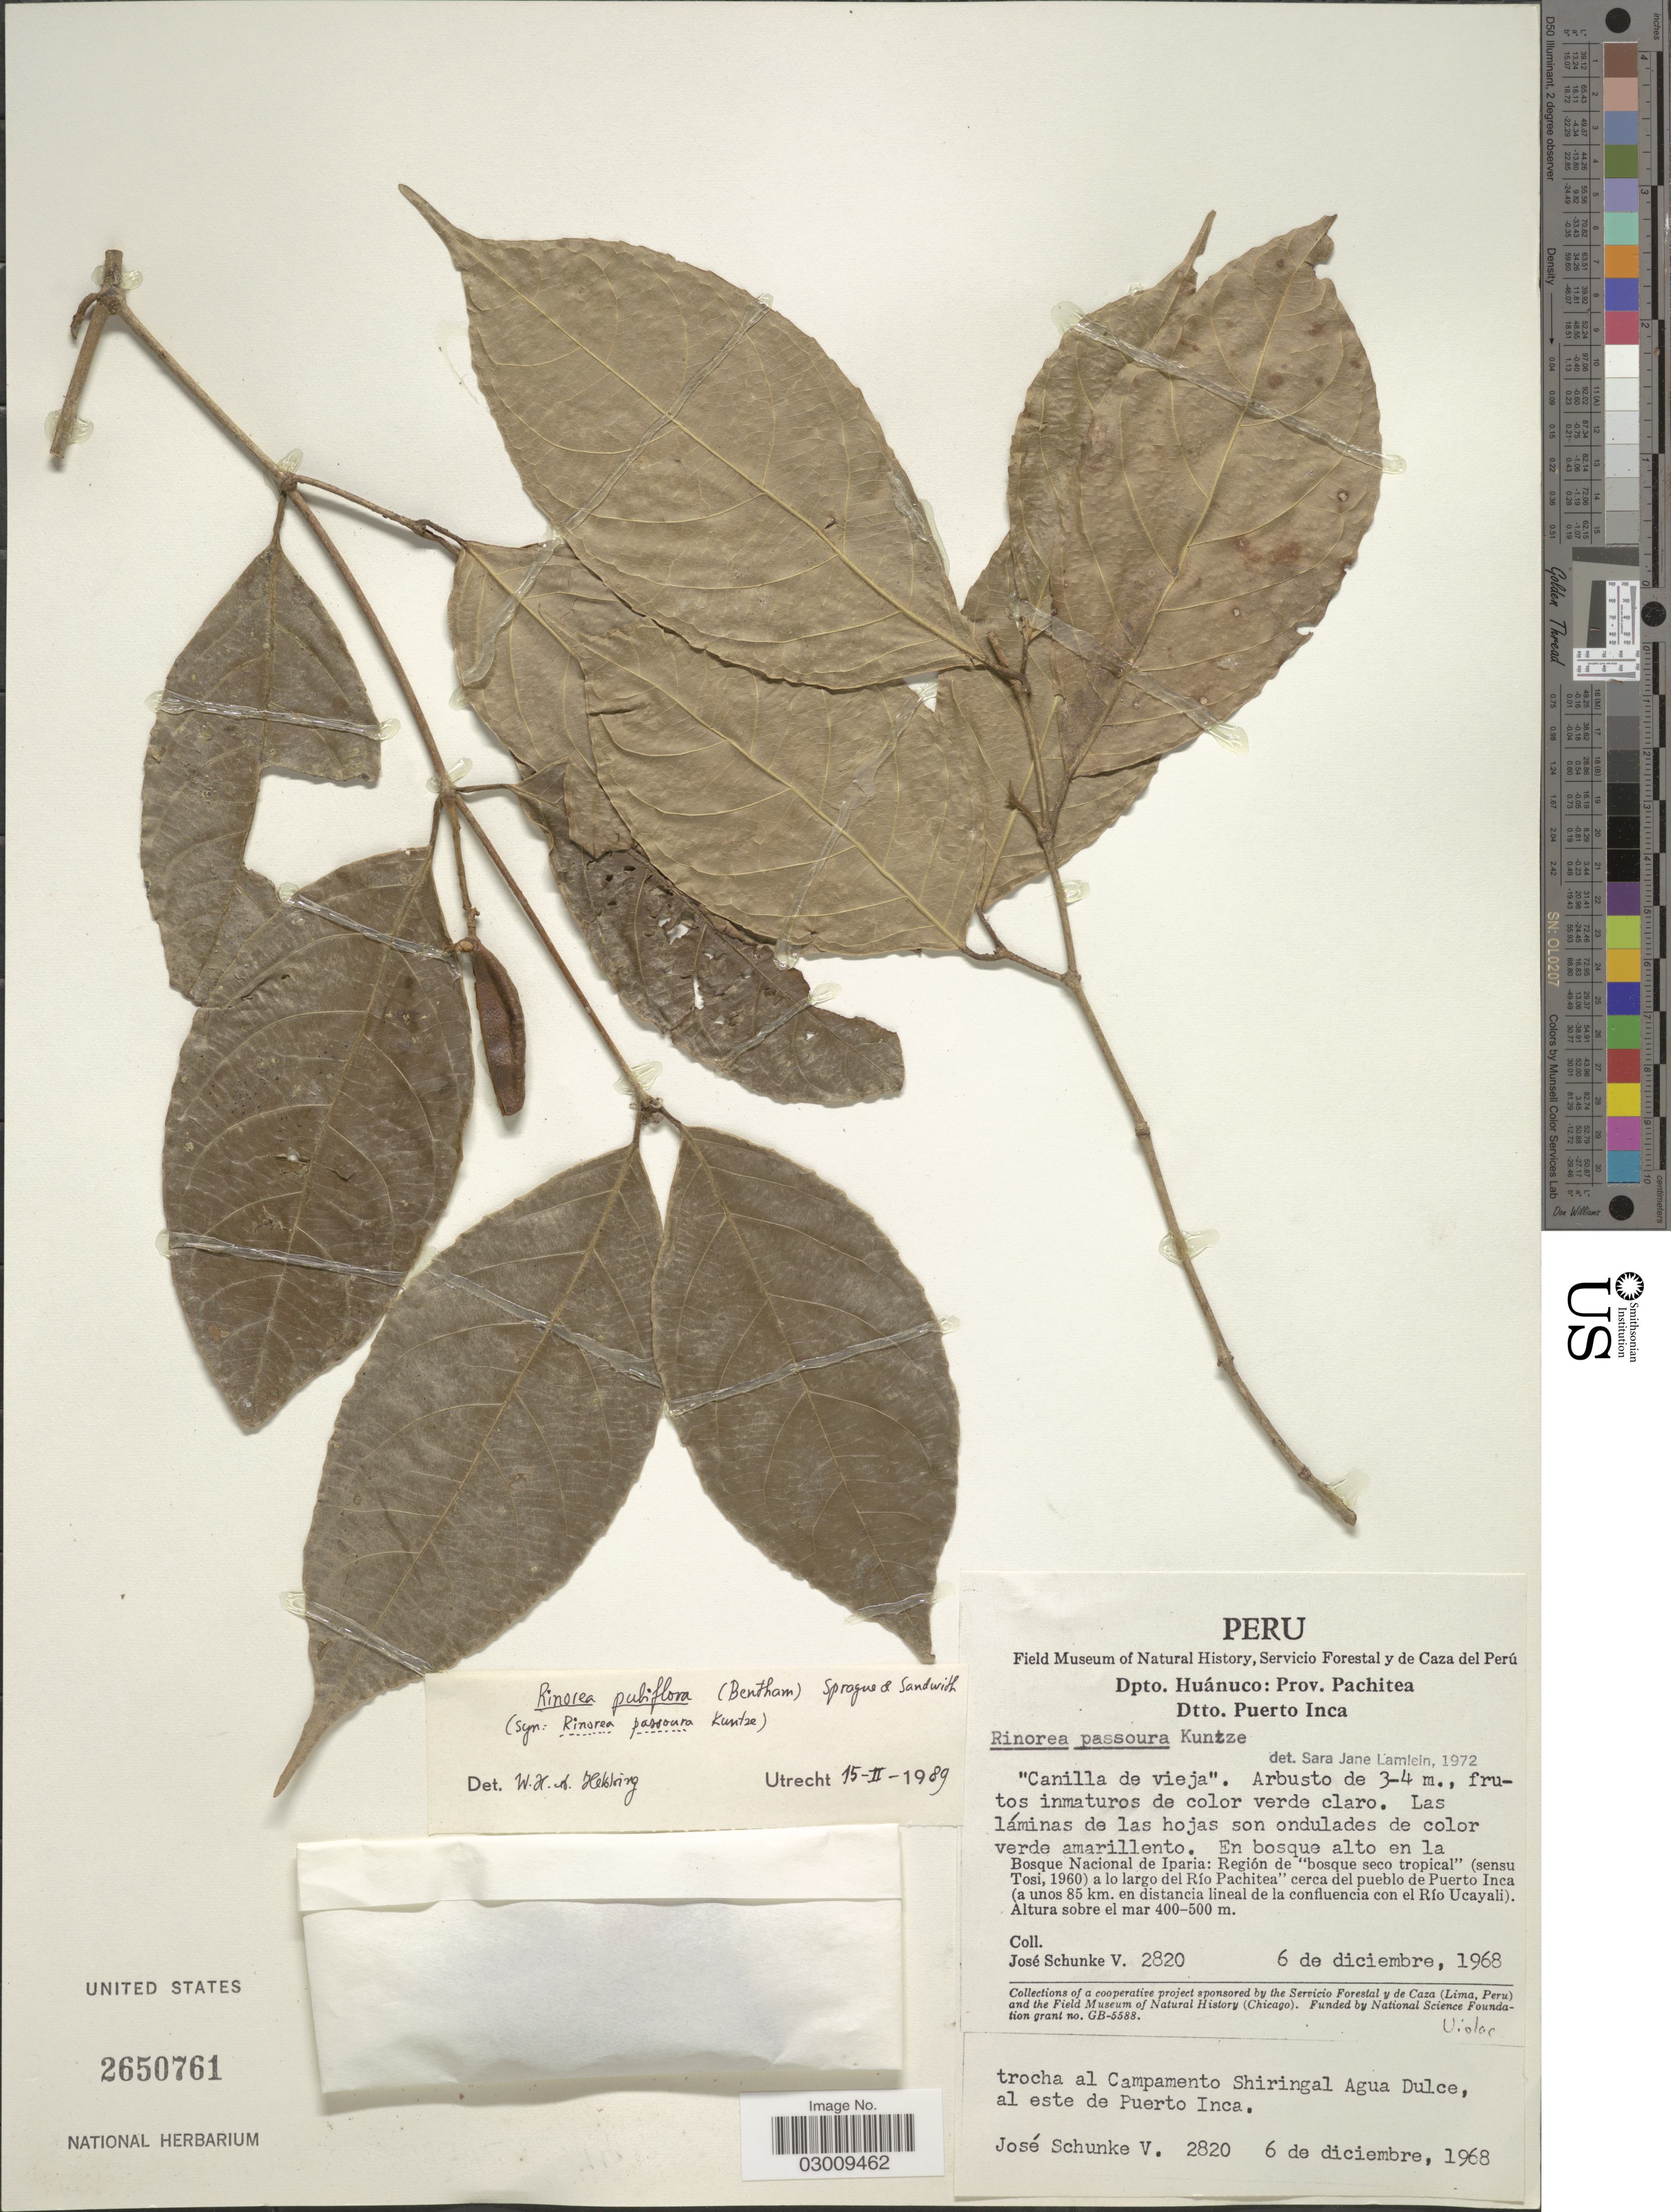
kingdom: Plantae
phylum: Tracheophyta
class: Magnoliopsida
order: Malpighiales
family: Violaceae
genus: Rinorea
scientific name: Rinorea pubiflora var. pubiflora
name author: (Benth.) Sprague & Sandwith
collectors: J. Schunke Vigo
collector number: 2820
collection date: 1968-12-06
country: Peru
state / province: Huánuco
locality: Dpto. Huánuco: Prov. Pachitea Dtto. Puerto Inca. Bosque Nacional de Iparia: Región de "bosque seco tropical" (sensu Tosi, 1960) a lo largo del Río Pachitea cerca del pueblo de Puerto Inca (a unos 85 km. en distancia lineal de la confluencia con el Río Ucayali). En bosque alto en la trocha al Campamento Shiringal Agua Dulce, al este de Puerto Inca.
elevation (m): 400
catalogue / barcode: US 2650761